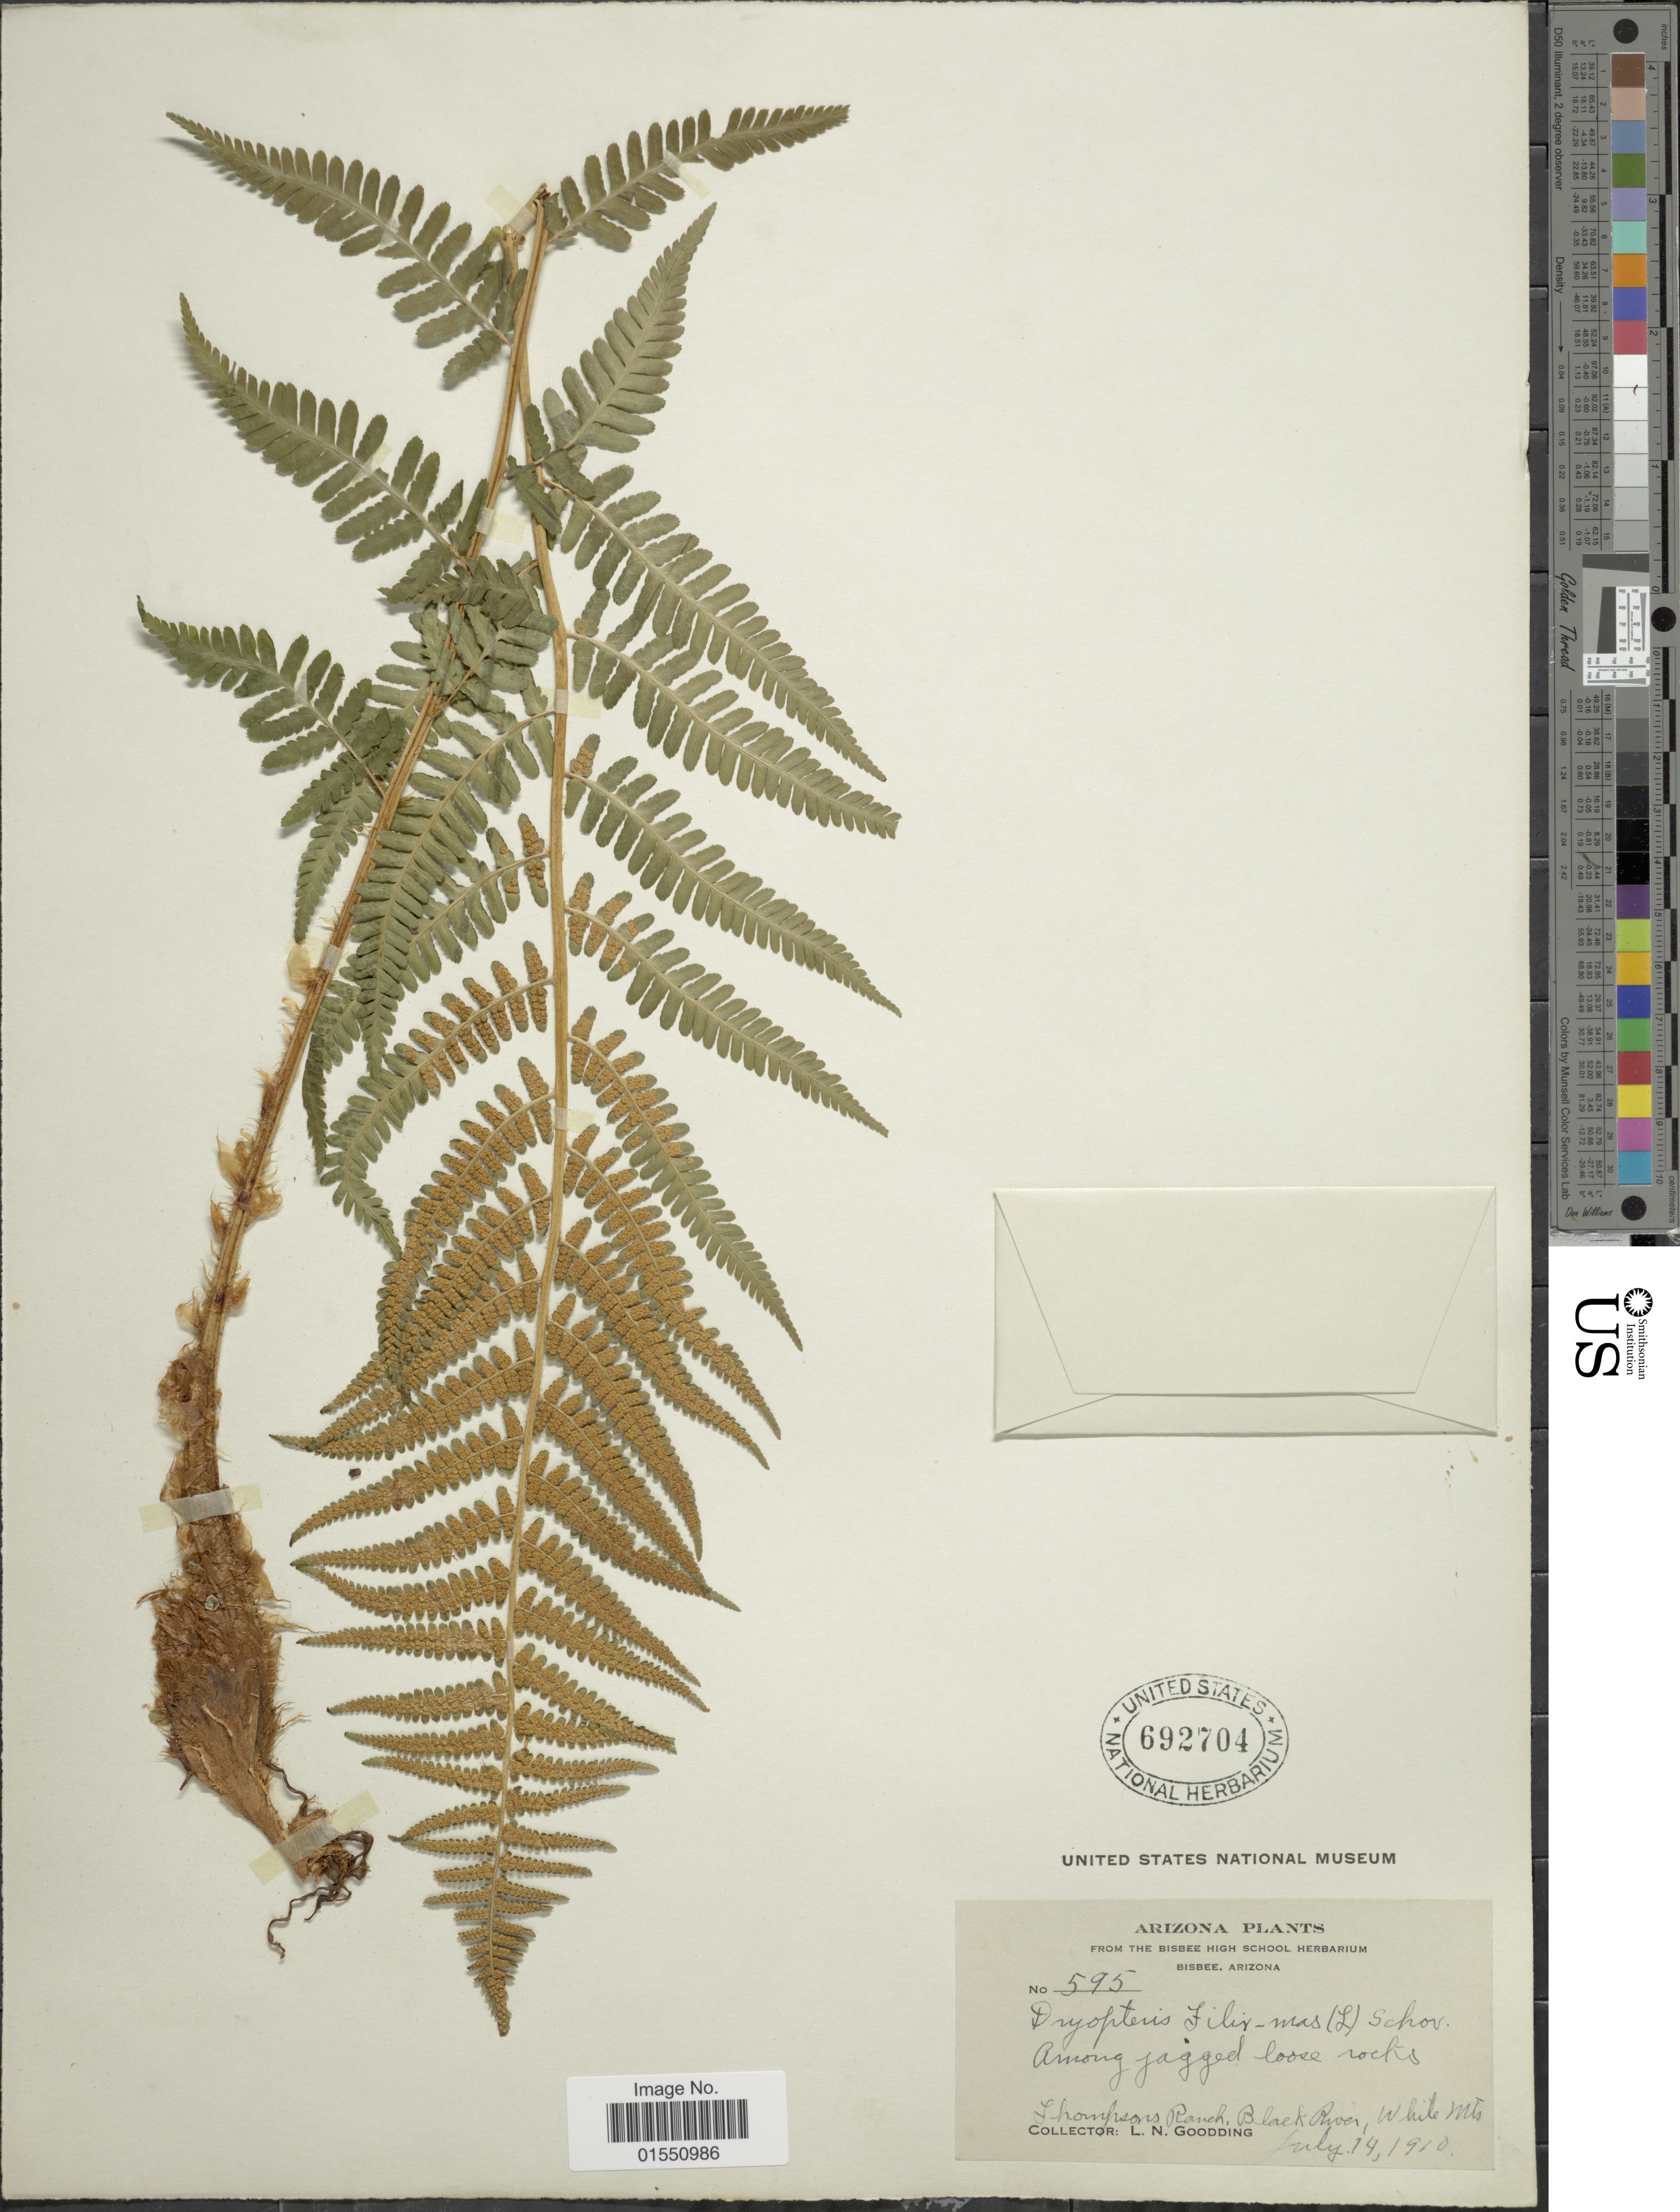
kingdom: Plantae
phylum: Tracheophyta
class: Polypodiopsida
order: Polypodiales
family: Dryopteridaceae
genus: Dryopteris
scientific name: Dryopteris filix-mas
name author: (L.) Schott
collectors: L. N. Goodding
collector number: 595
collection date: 1910-07-14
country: United States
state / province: Arizona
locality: Thompsons Ranch, Black River, White Mts.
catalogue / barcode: US 692704